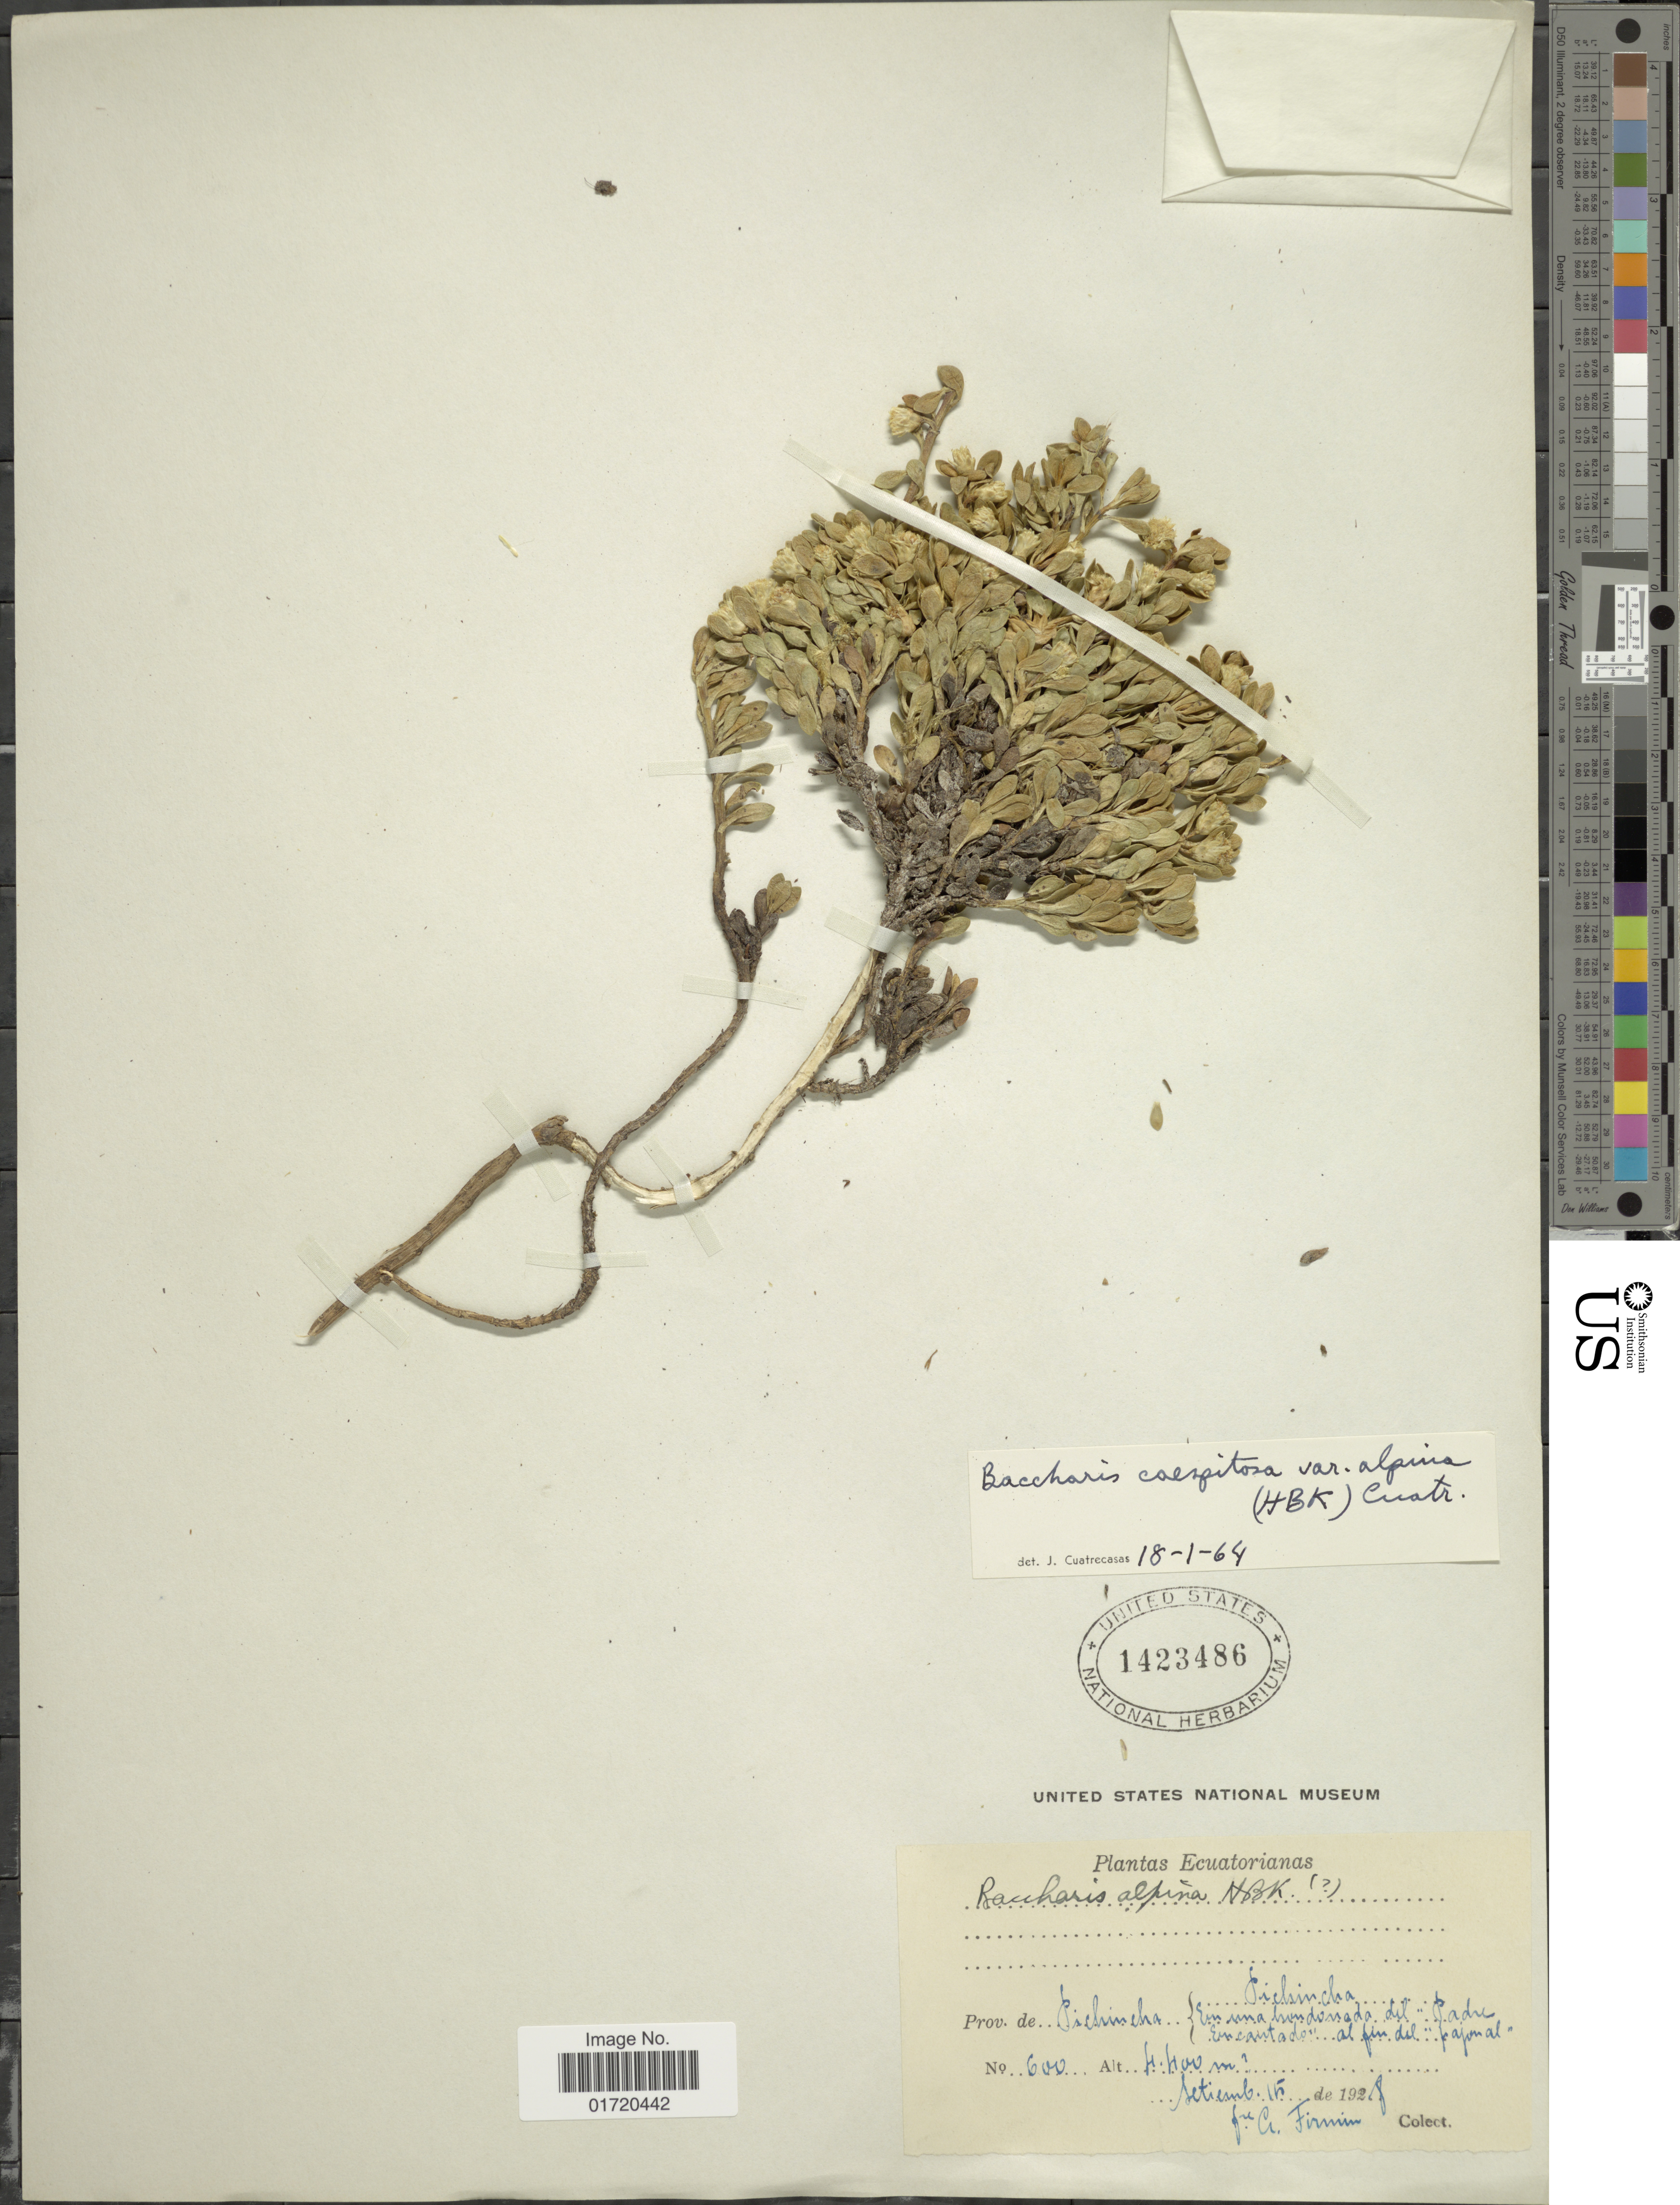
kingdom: Plantae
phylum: Tracheophyta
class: Magnoliopsida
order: Asterales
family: Asteraceae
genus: Baccharis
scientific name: Baccharis caespitosa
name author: (Ruiz & Pav.) Pers.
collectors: F. Firmin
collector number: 600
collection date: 1928-09-15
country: Ecuador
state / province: Pichincha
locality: Pichincha. En una hondonado del Padre Encantado al fin del pajonal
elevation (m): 4400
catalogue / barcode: US 1423486